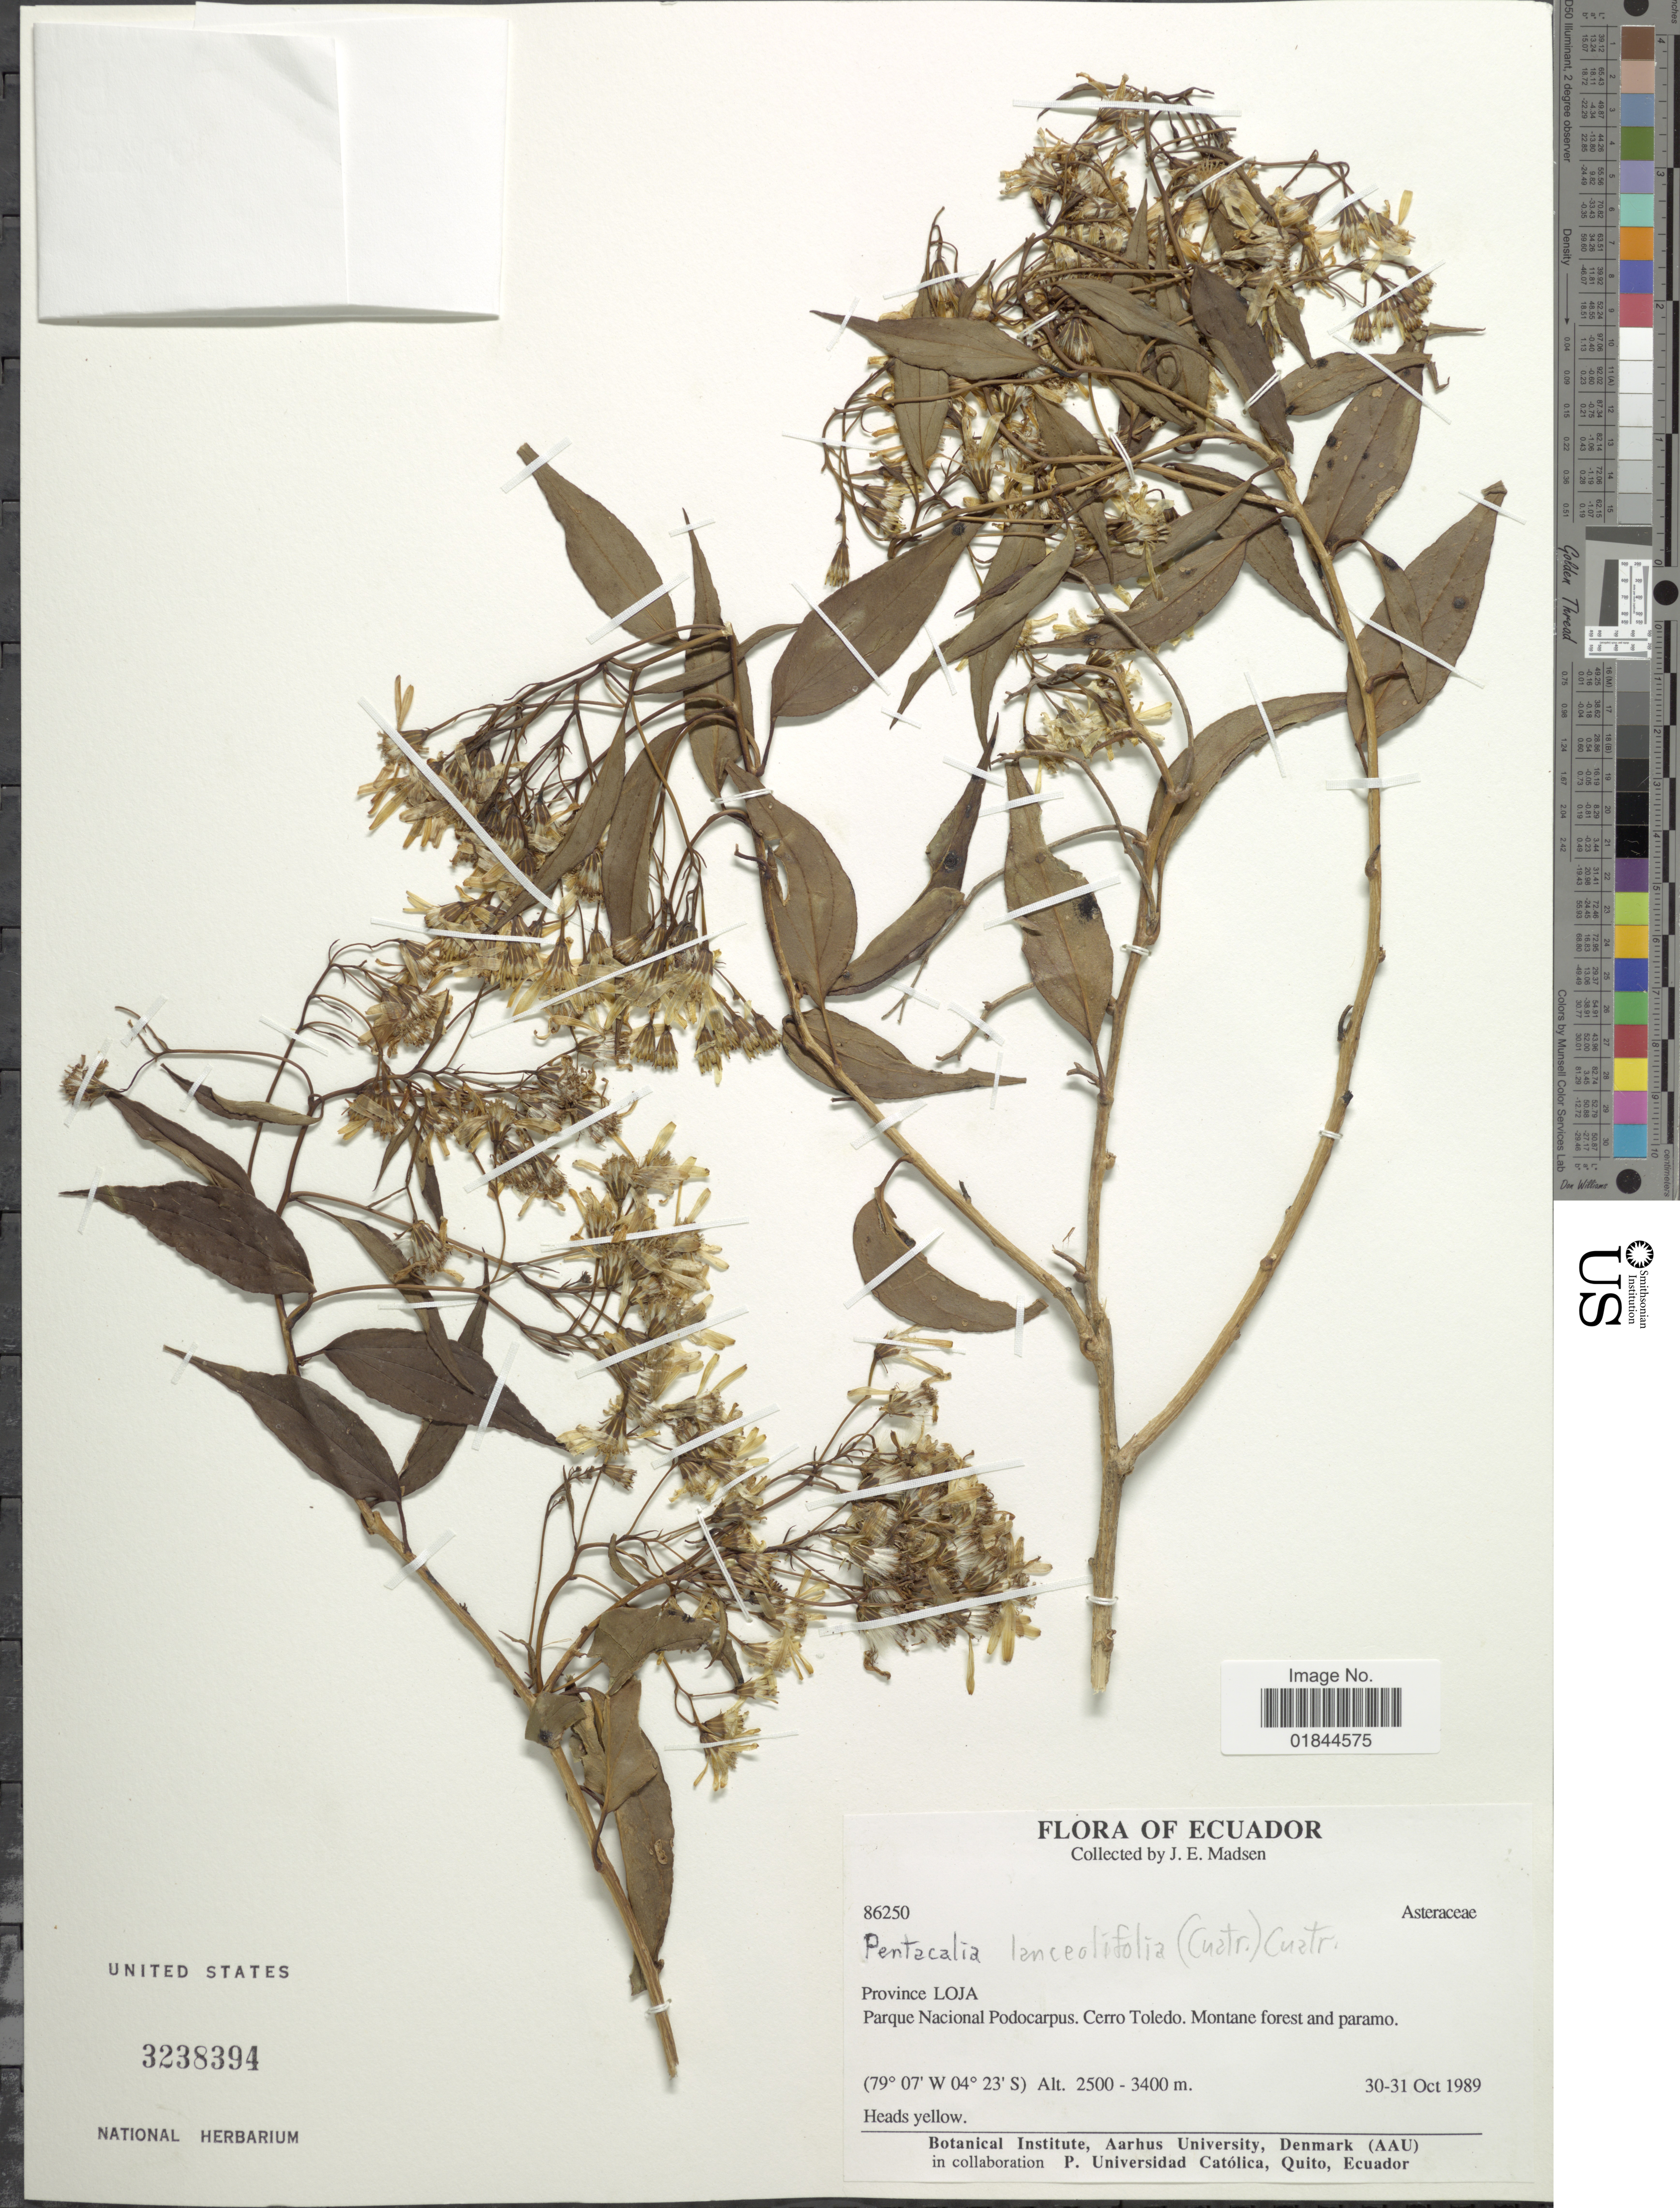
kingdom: Plantae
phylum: Tracheophyta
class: Magnoliopsida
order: Asterales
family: Asteraceae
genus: Pentacalia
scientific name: Pentacalia andrei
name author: (Greenm.) Cuatrec.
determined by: Calvo, Joel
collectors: J. E. Madsen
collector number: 86250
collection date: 1989-10-30/1989-10-31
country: Ecuador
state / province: Loja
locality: Parque Nacional Podocarpus, Cerro Toledo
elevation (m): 2500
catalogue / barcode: US 3238394